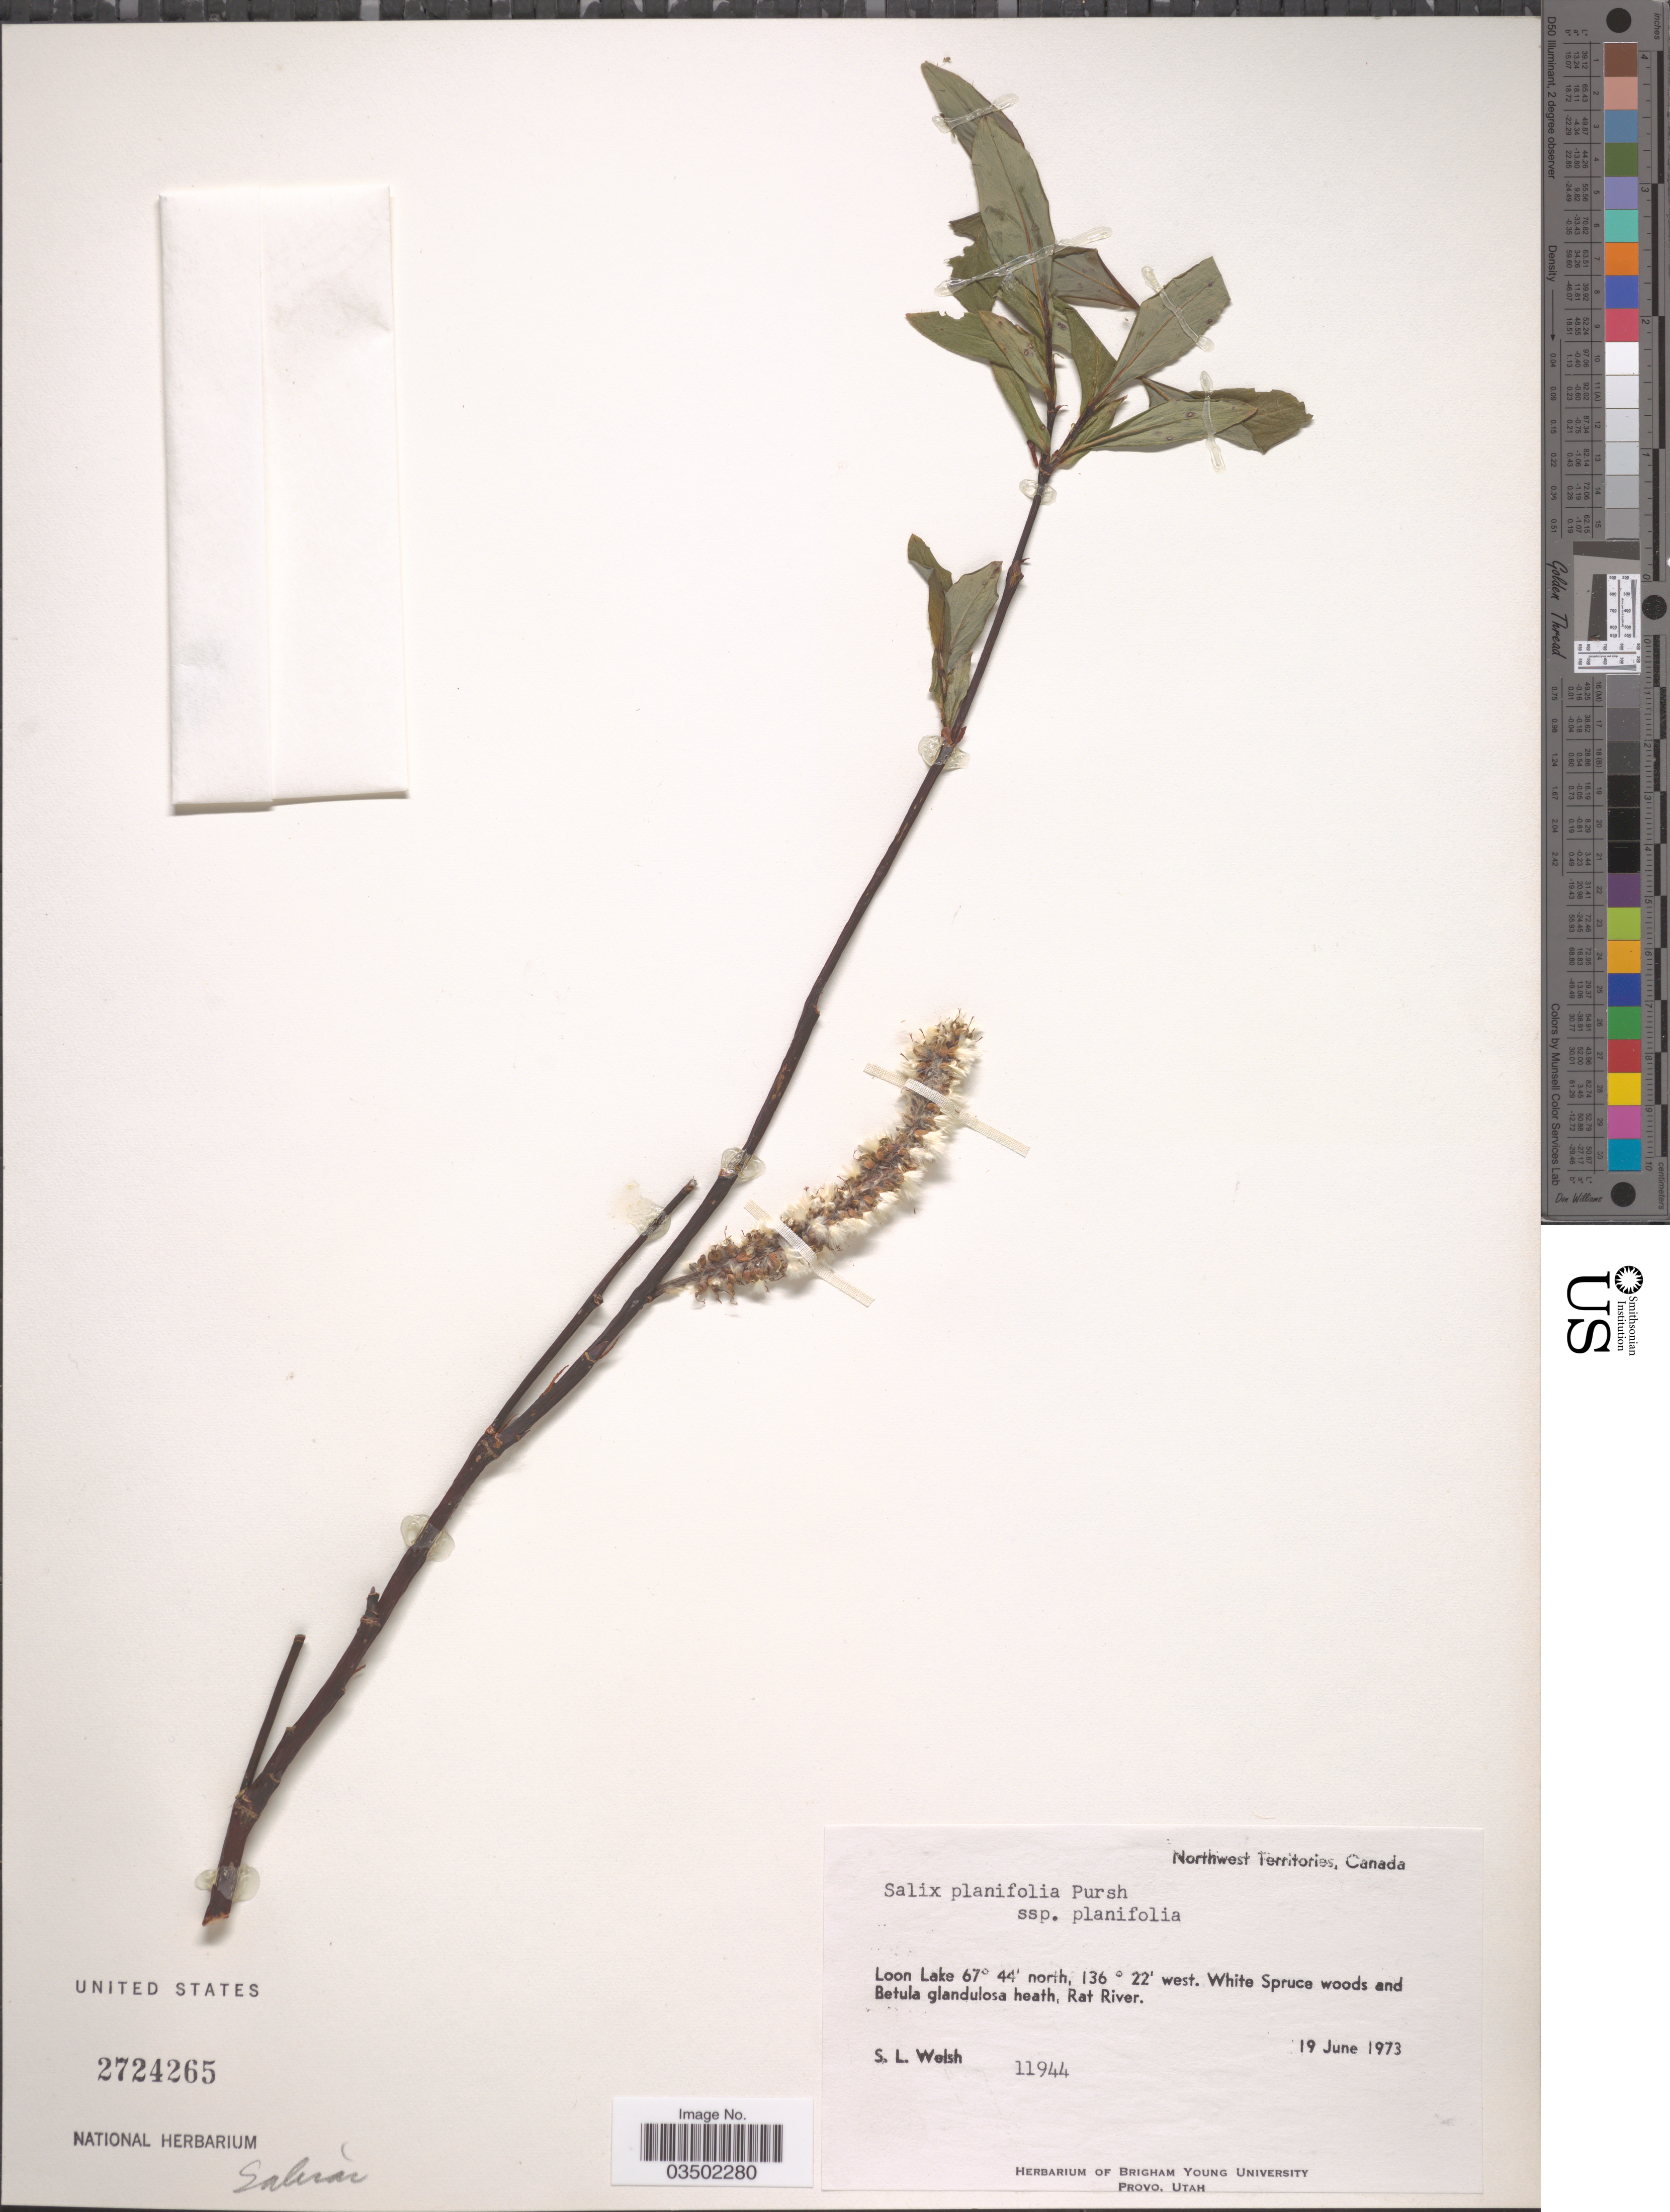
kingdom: Plantae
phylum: Tracheophyta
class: Magnoliopsida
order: Malpighiales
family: Salicaceae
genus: Salix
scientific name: Salix planifolia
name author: Pursh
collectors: S. Welsh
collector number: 11944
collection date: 1973-06-19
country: Canada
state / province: Northwest Territories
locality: Loon Lake. Rat River.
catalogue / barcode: US 2724265